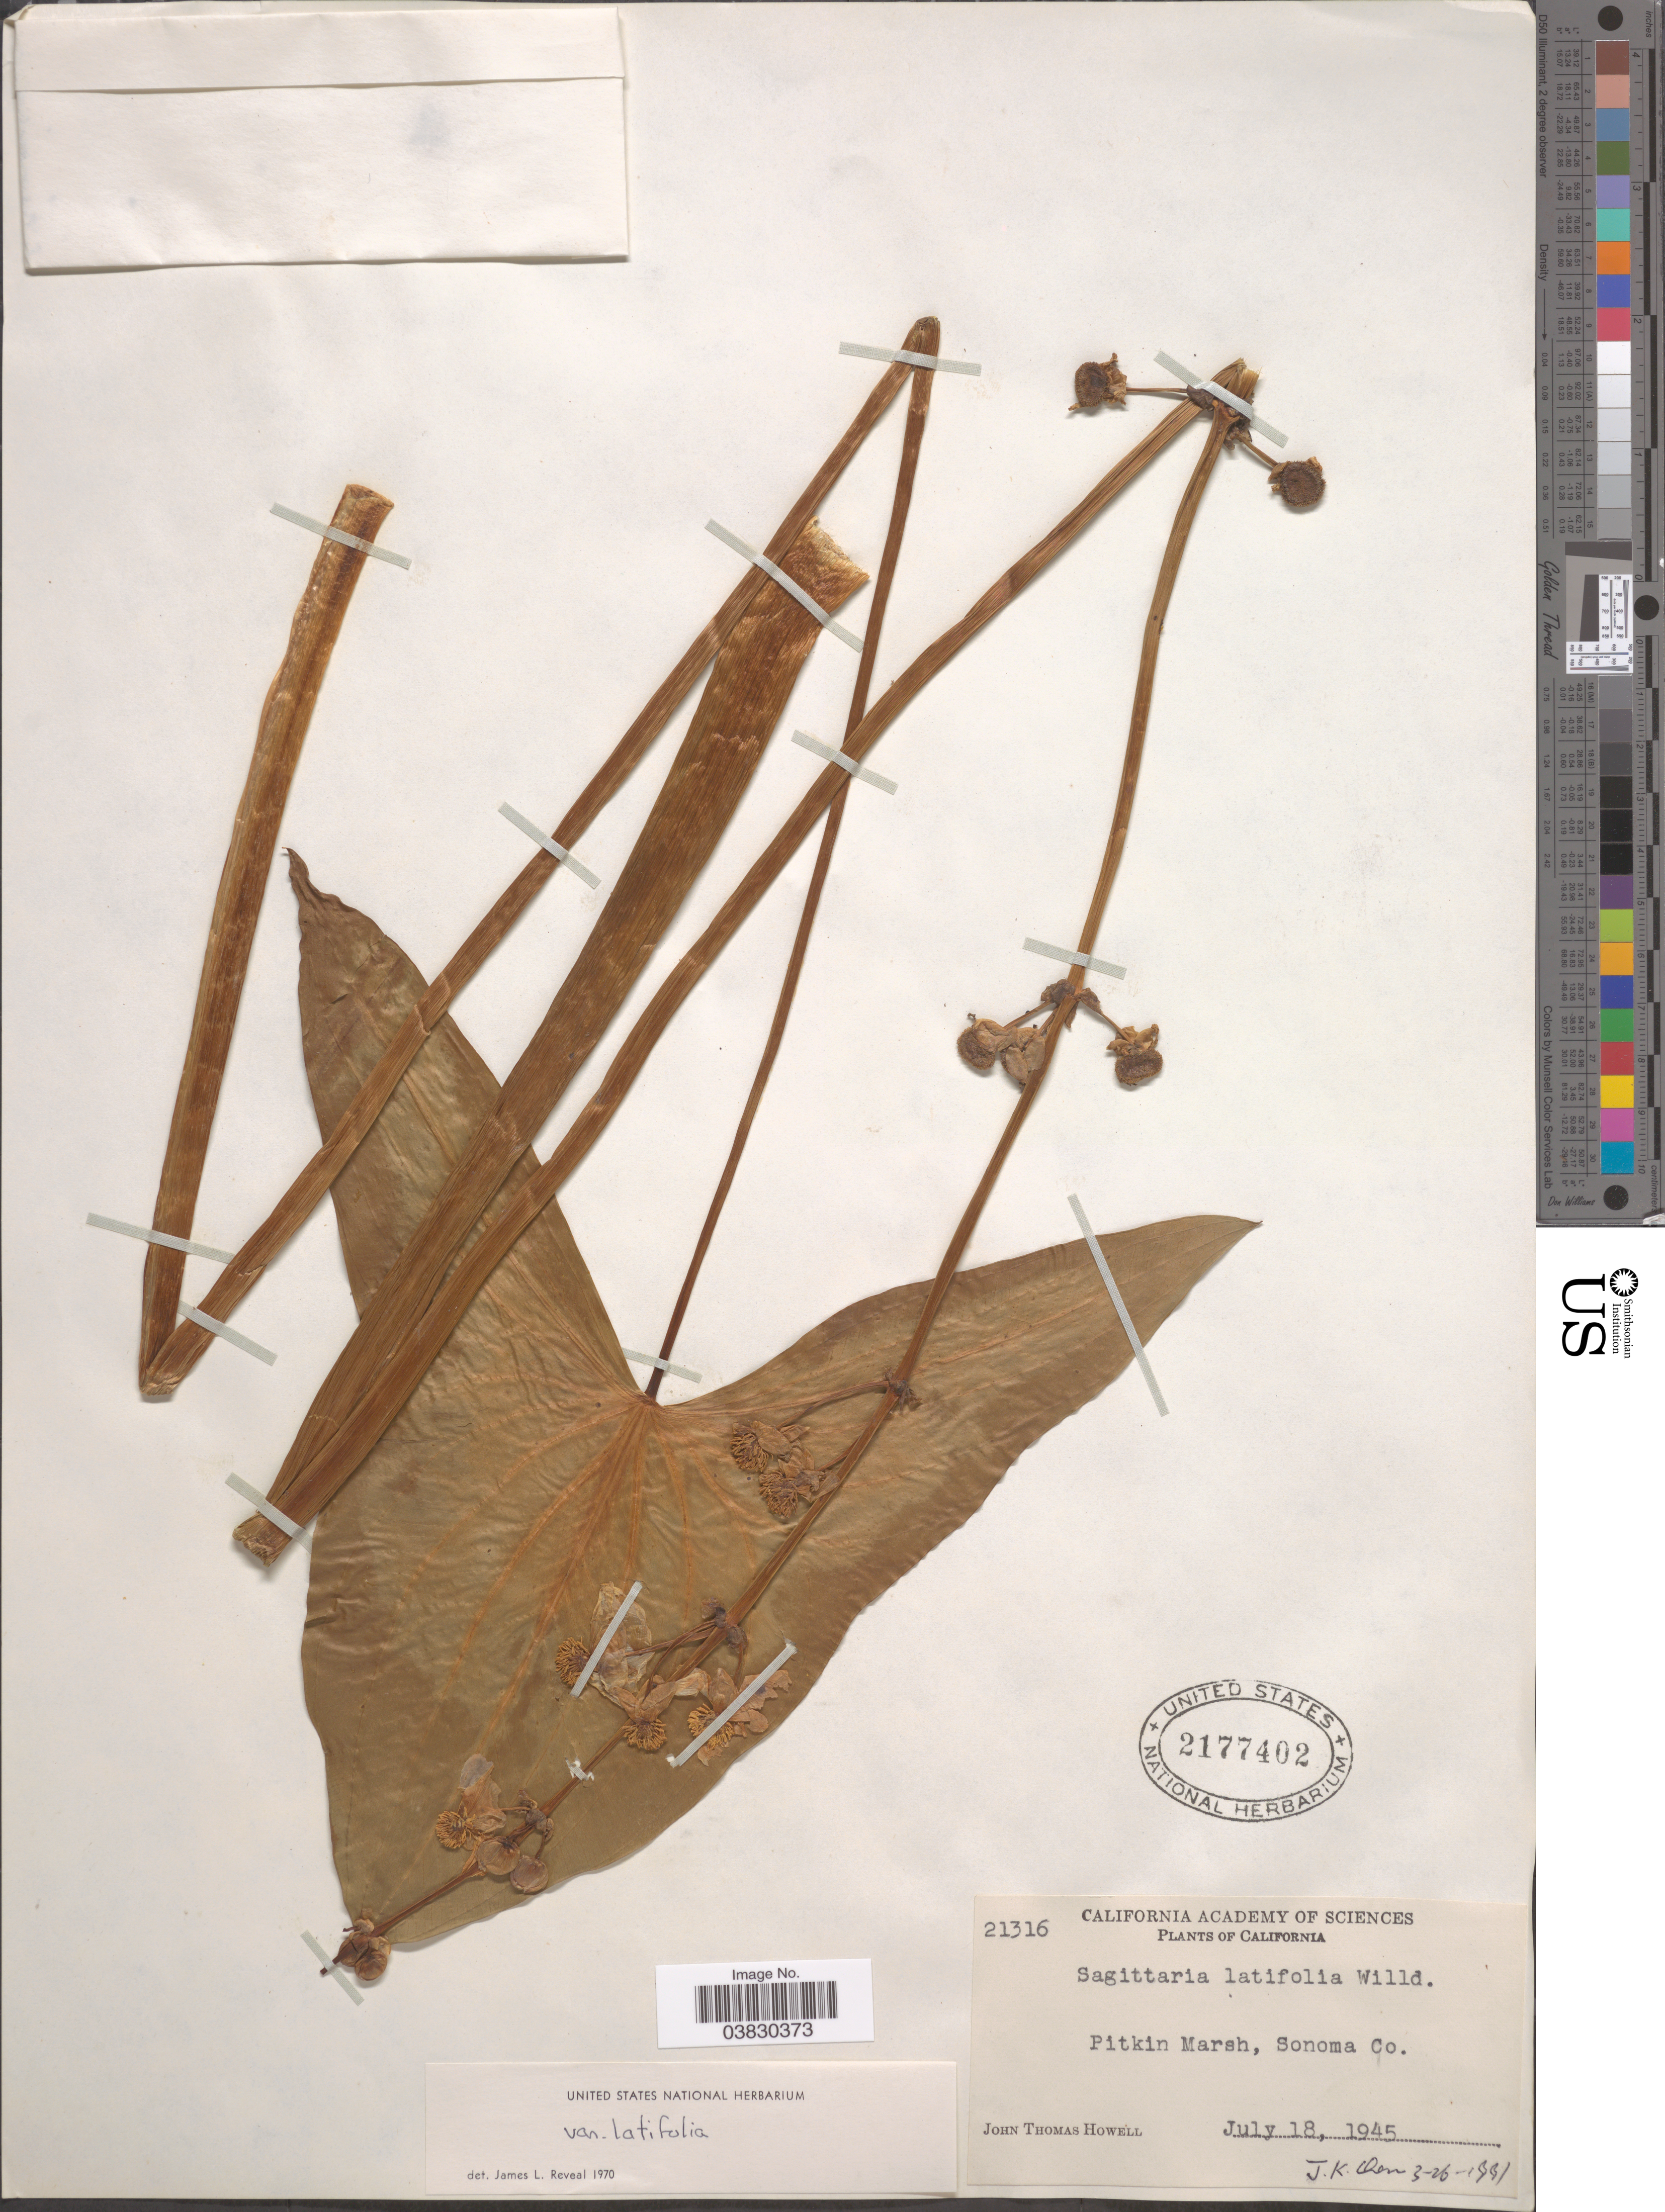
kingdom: Plantae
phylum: Tracheophyta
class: Liliopsida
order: Alismatales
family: Alismataceae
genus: Sagittaria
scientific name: Sagittaria latifolia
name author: Willd.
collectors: J. T. Howell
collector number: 21316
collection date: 1945-07-18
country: United States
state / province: California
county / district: Sonoma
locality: Pitkin Marsh, Sonoma Co.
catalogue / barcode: US 2177402